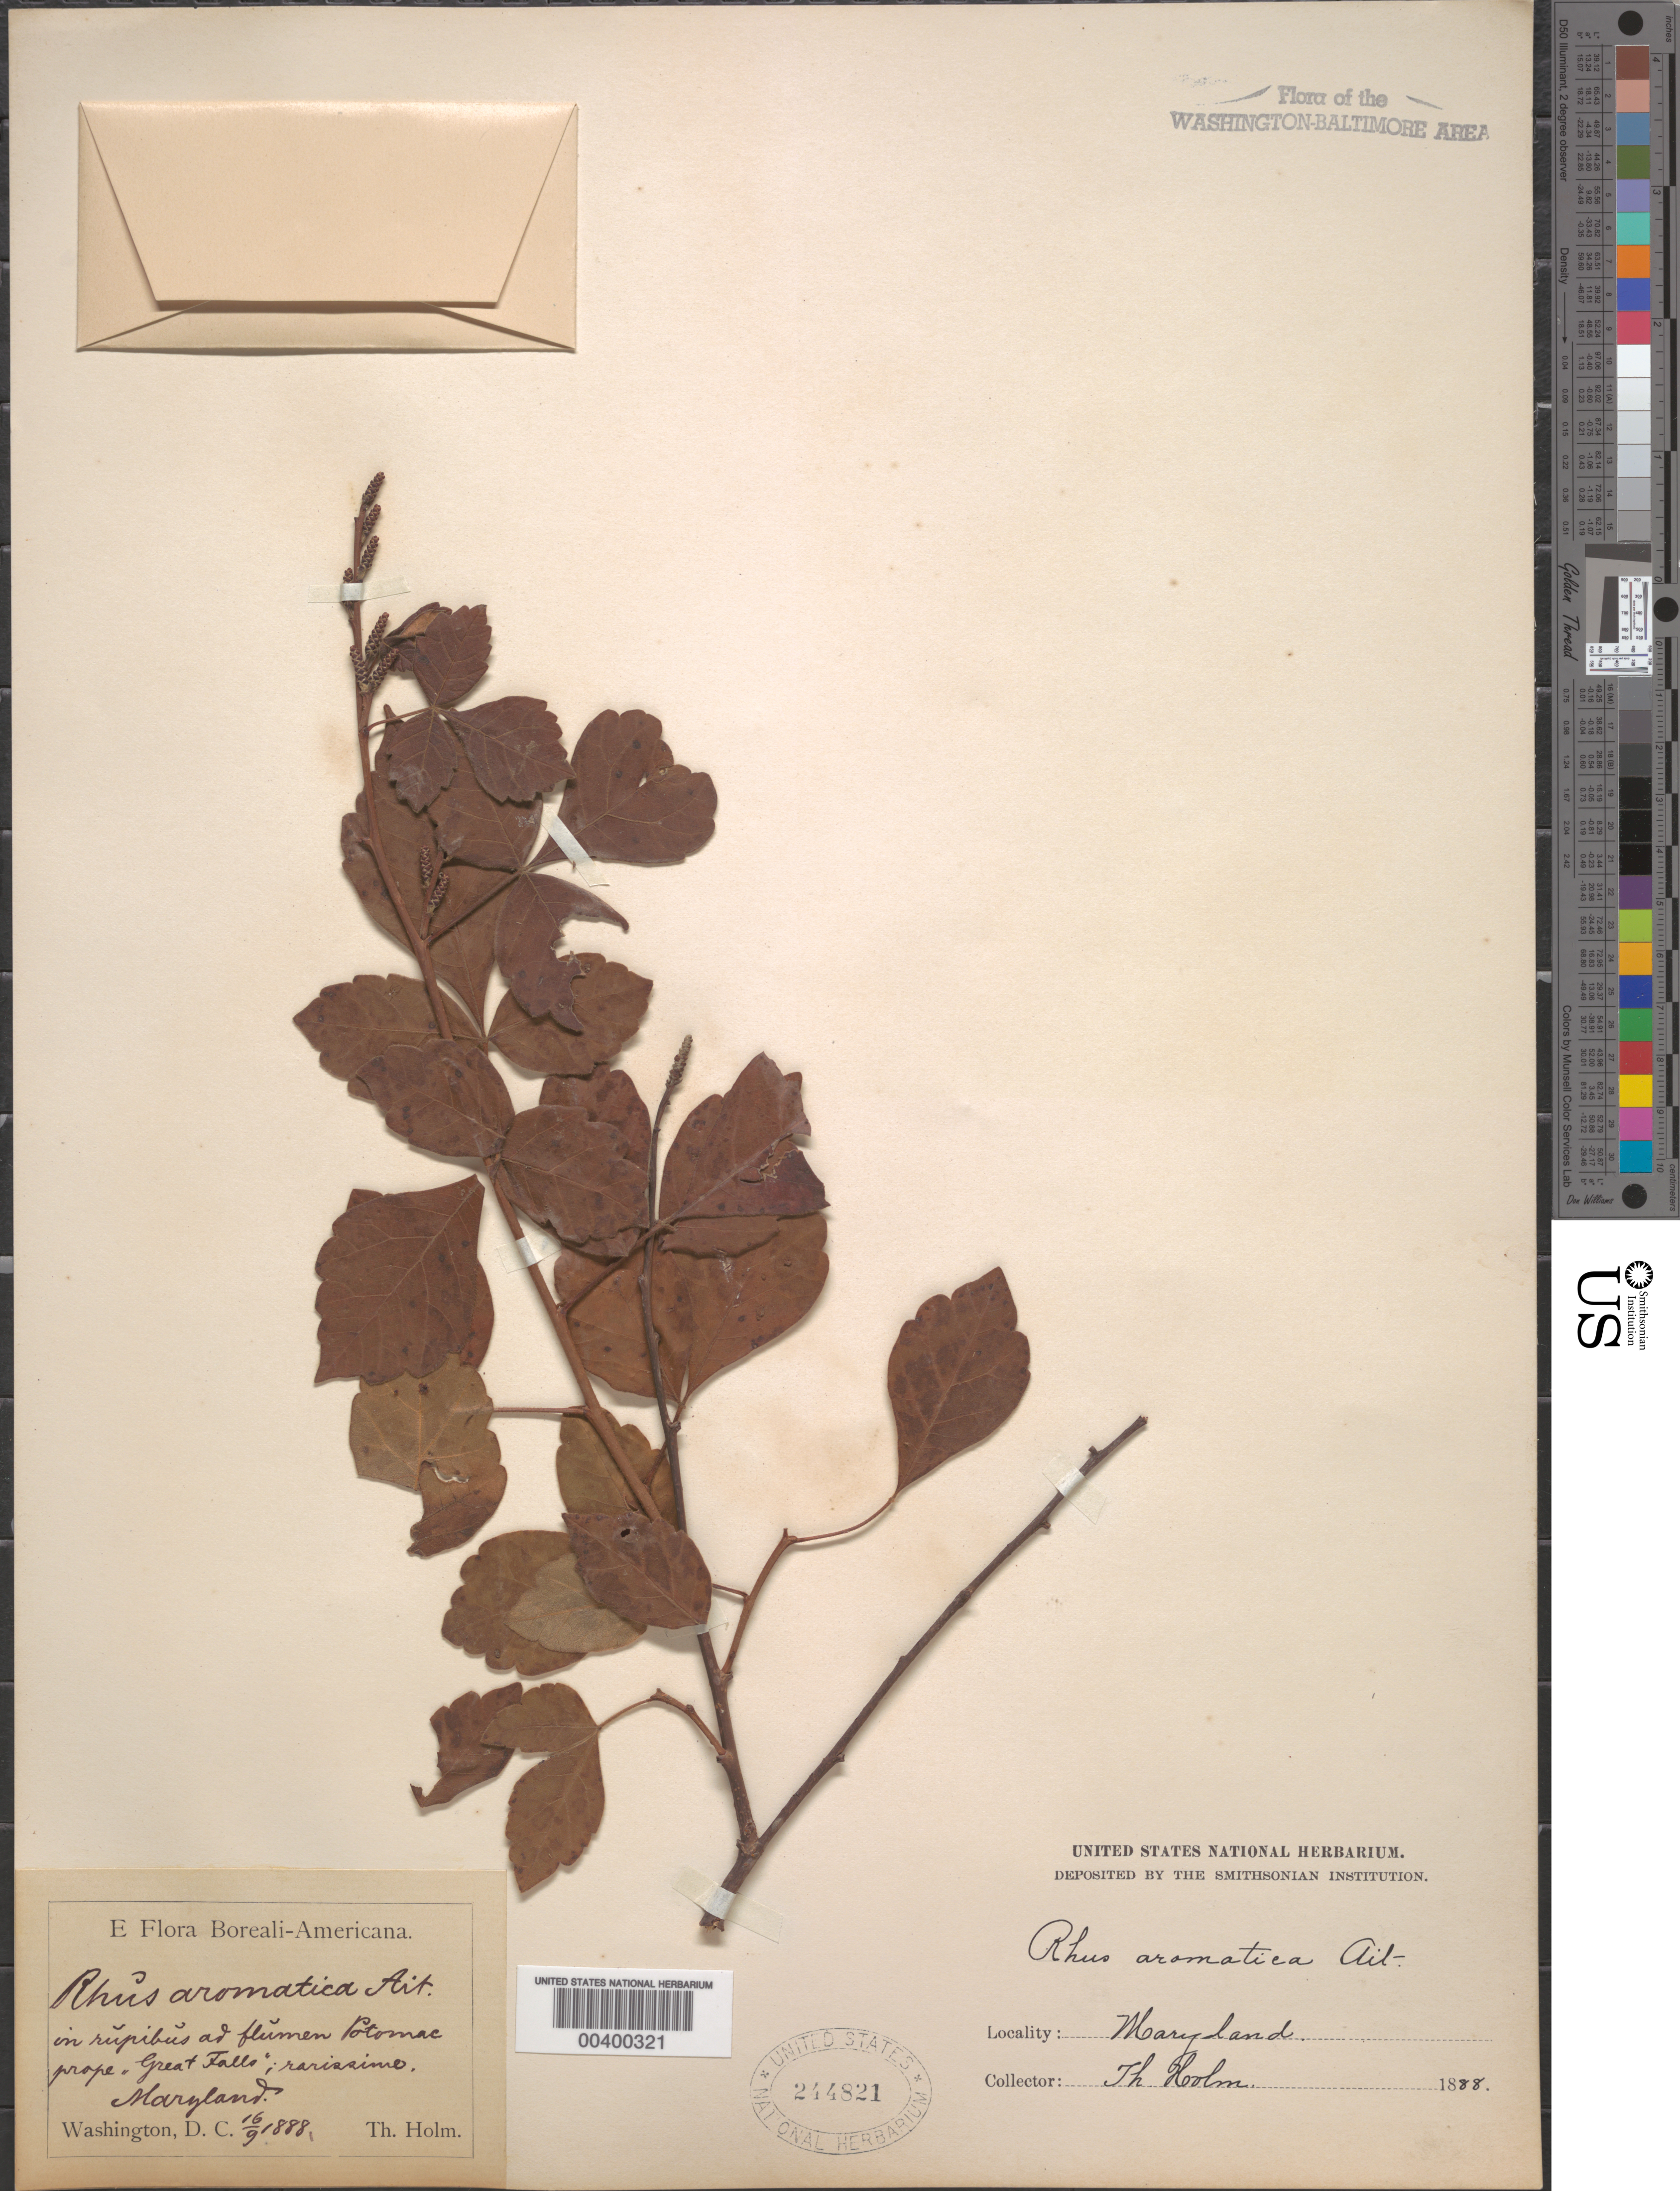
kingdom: Plantae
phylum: Tracheophyta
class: Magnoliopsida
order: Sapindales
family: Anacardiaceae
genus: Rhus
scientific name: Rhus aromatica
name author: Aiton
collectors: T. Holm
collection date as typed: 16 Sep 1888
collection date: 1888-09-16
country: United States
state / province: Maryland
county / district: Montgomery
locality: Near Great Falls C. & O. Canal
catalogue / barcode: US 244821